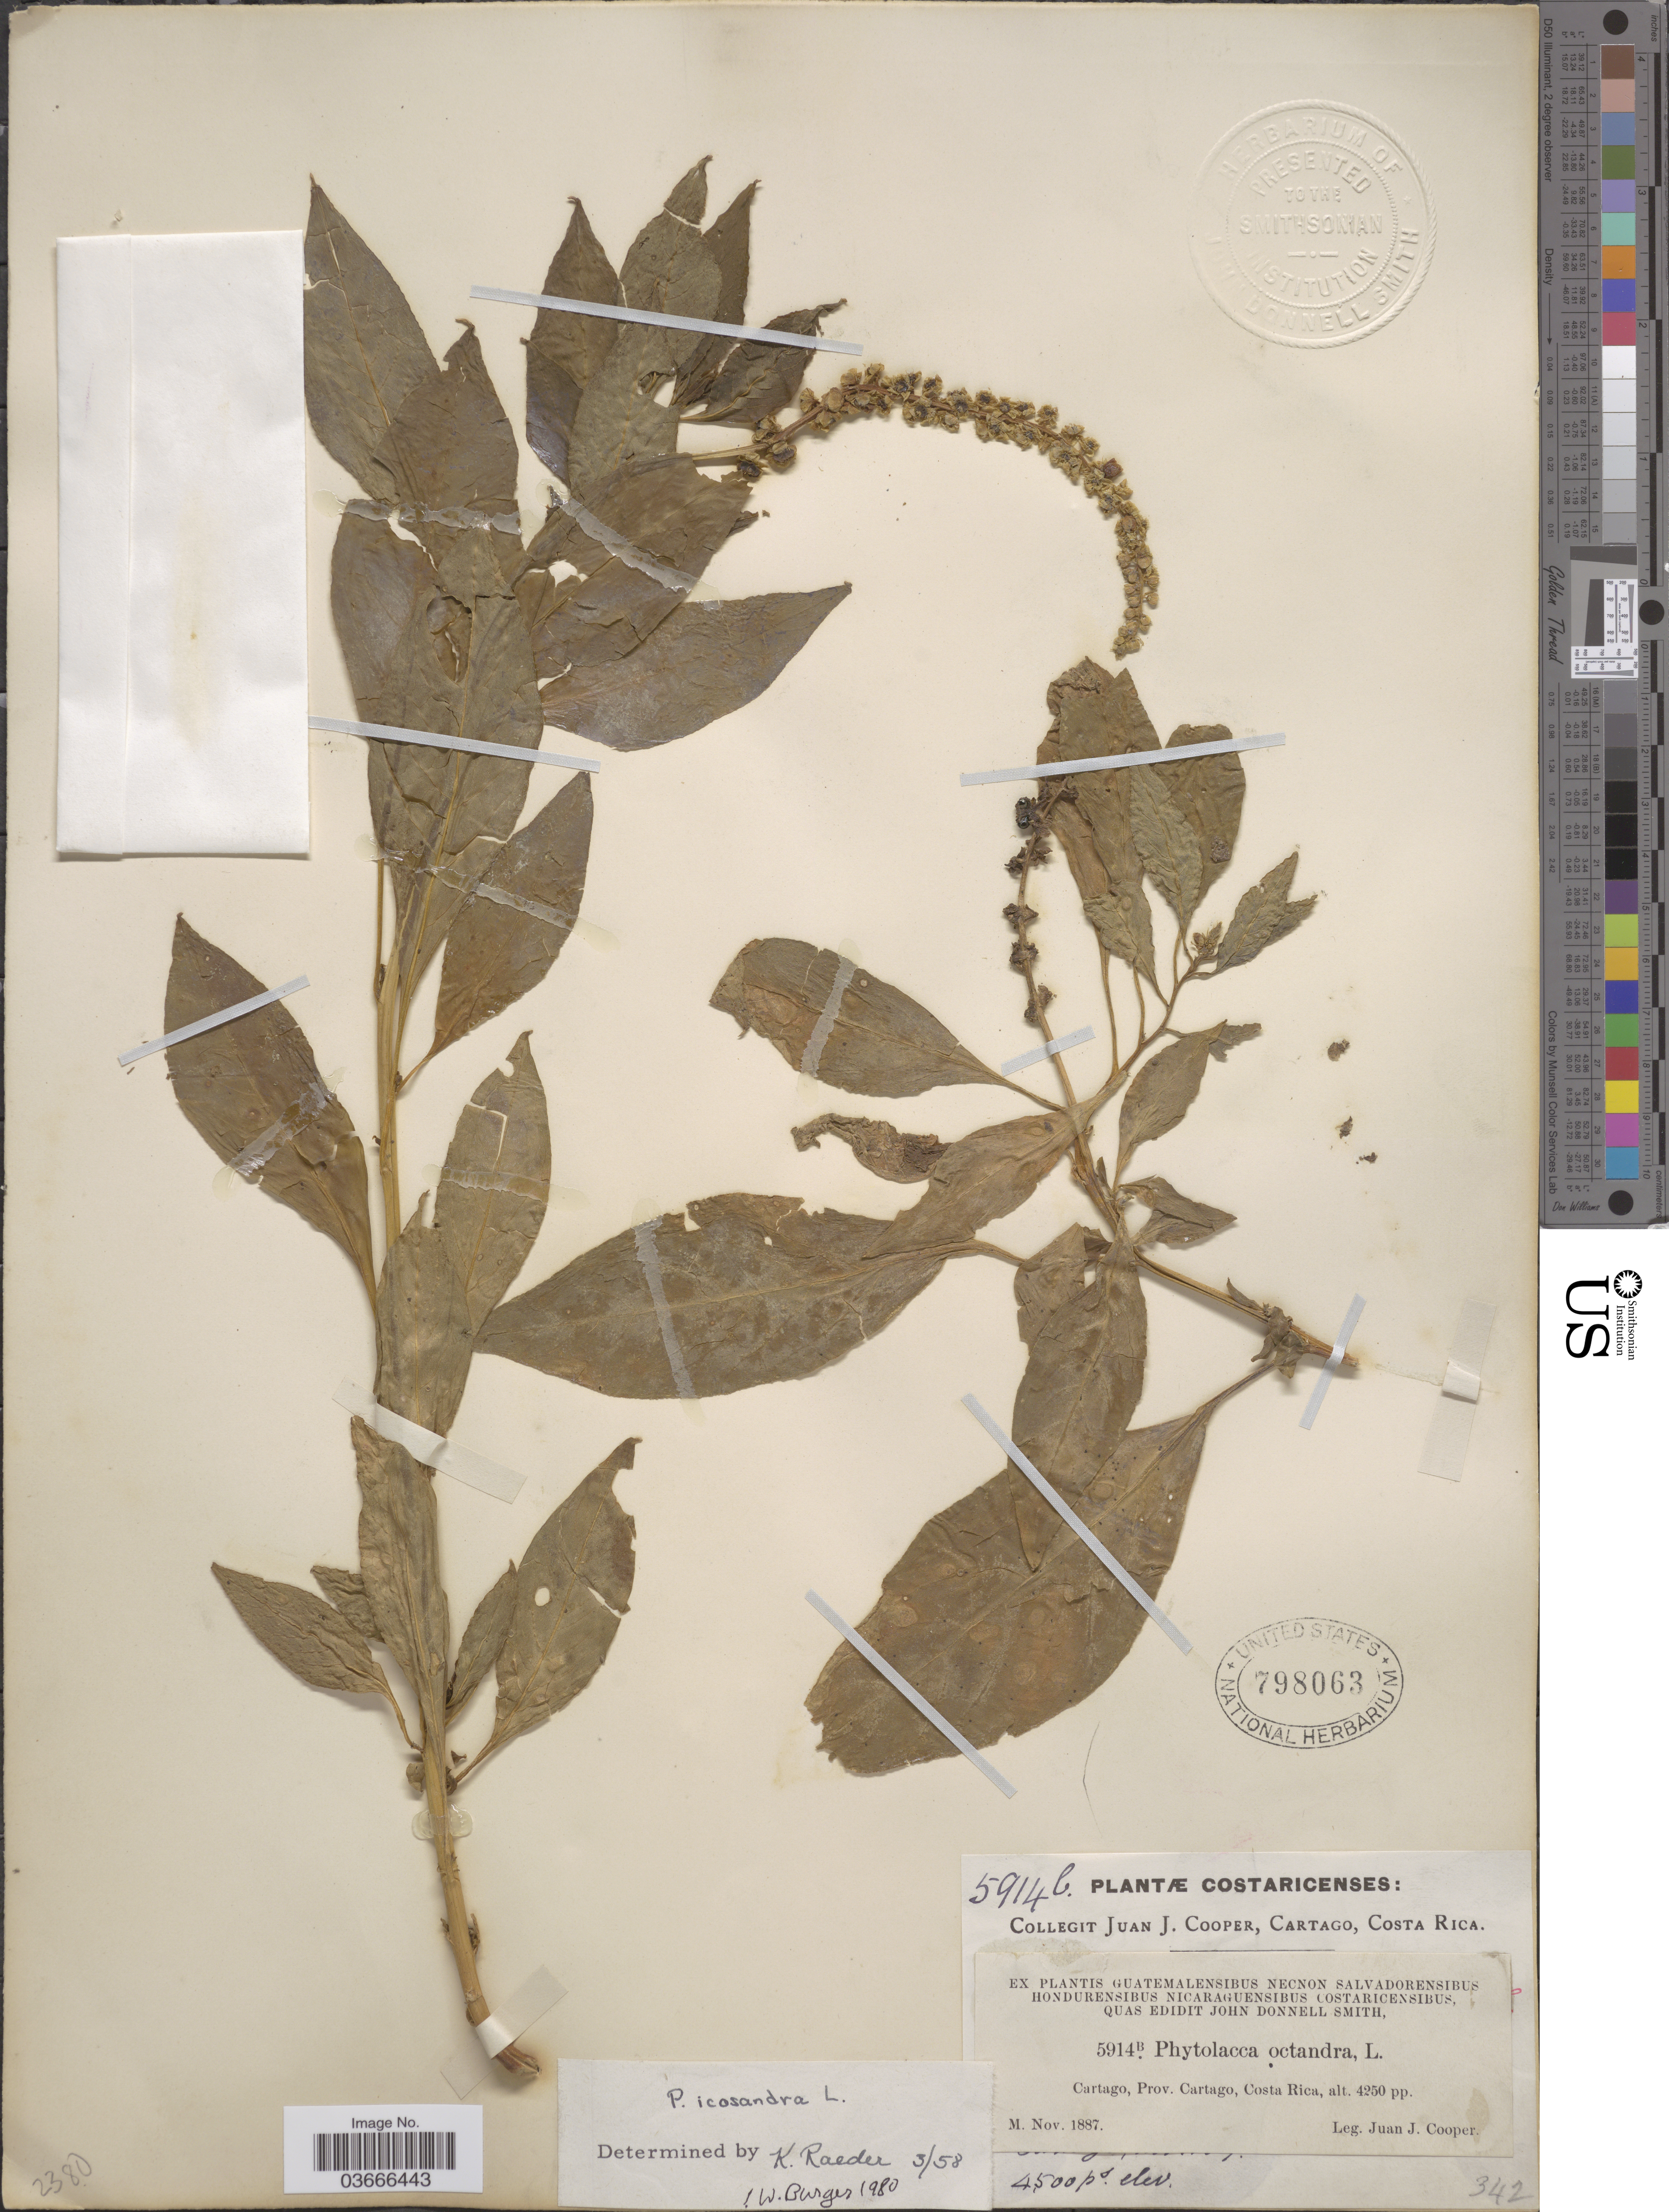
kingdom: Plantae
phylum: Tracheophyta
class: Magnoliopsida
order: Caryophyllales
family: Phytolaccaceae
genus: Phytolacca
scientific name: Phytolacca icosandra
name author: L.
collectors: J. J. Cooper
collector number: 5914B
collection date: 1887-11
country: Costa Rica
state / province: Cartago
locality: Cartago.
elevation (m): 1295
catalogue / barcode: US 798063